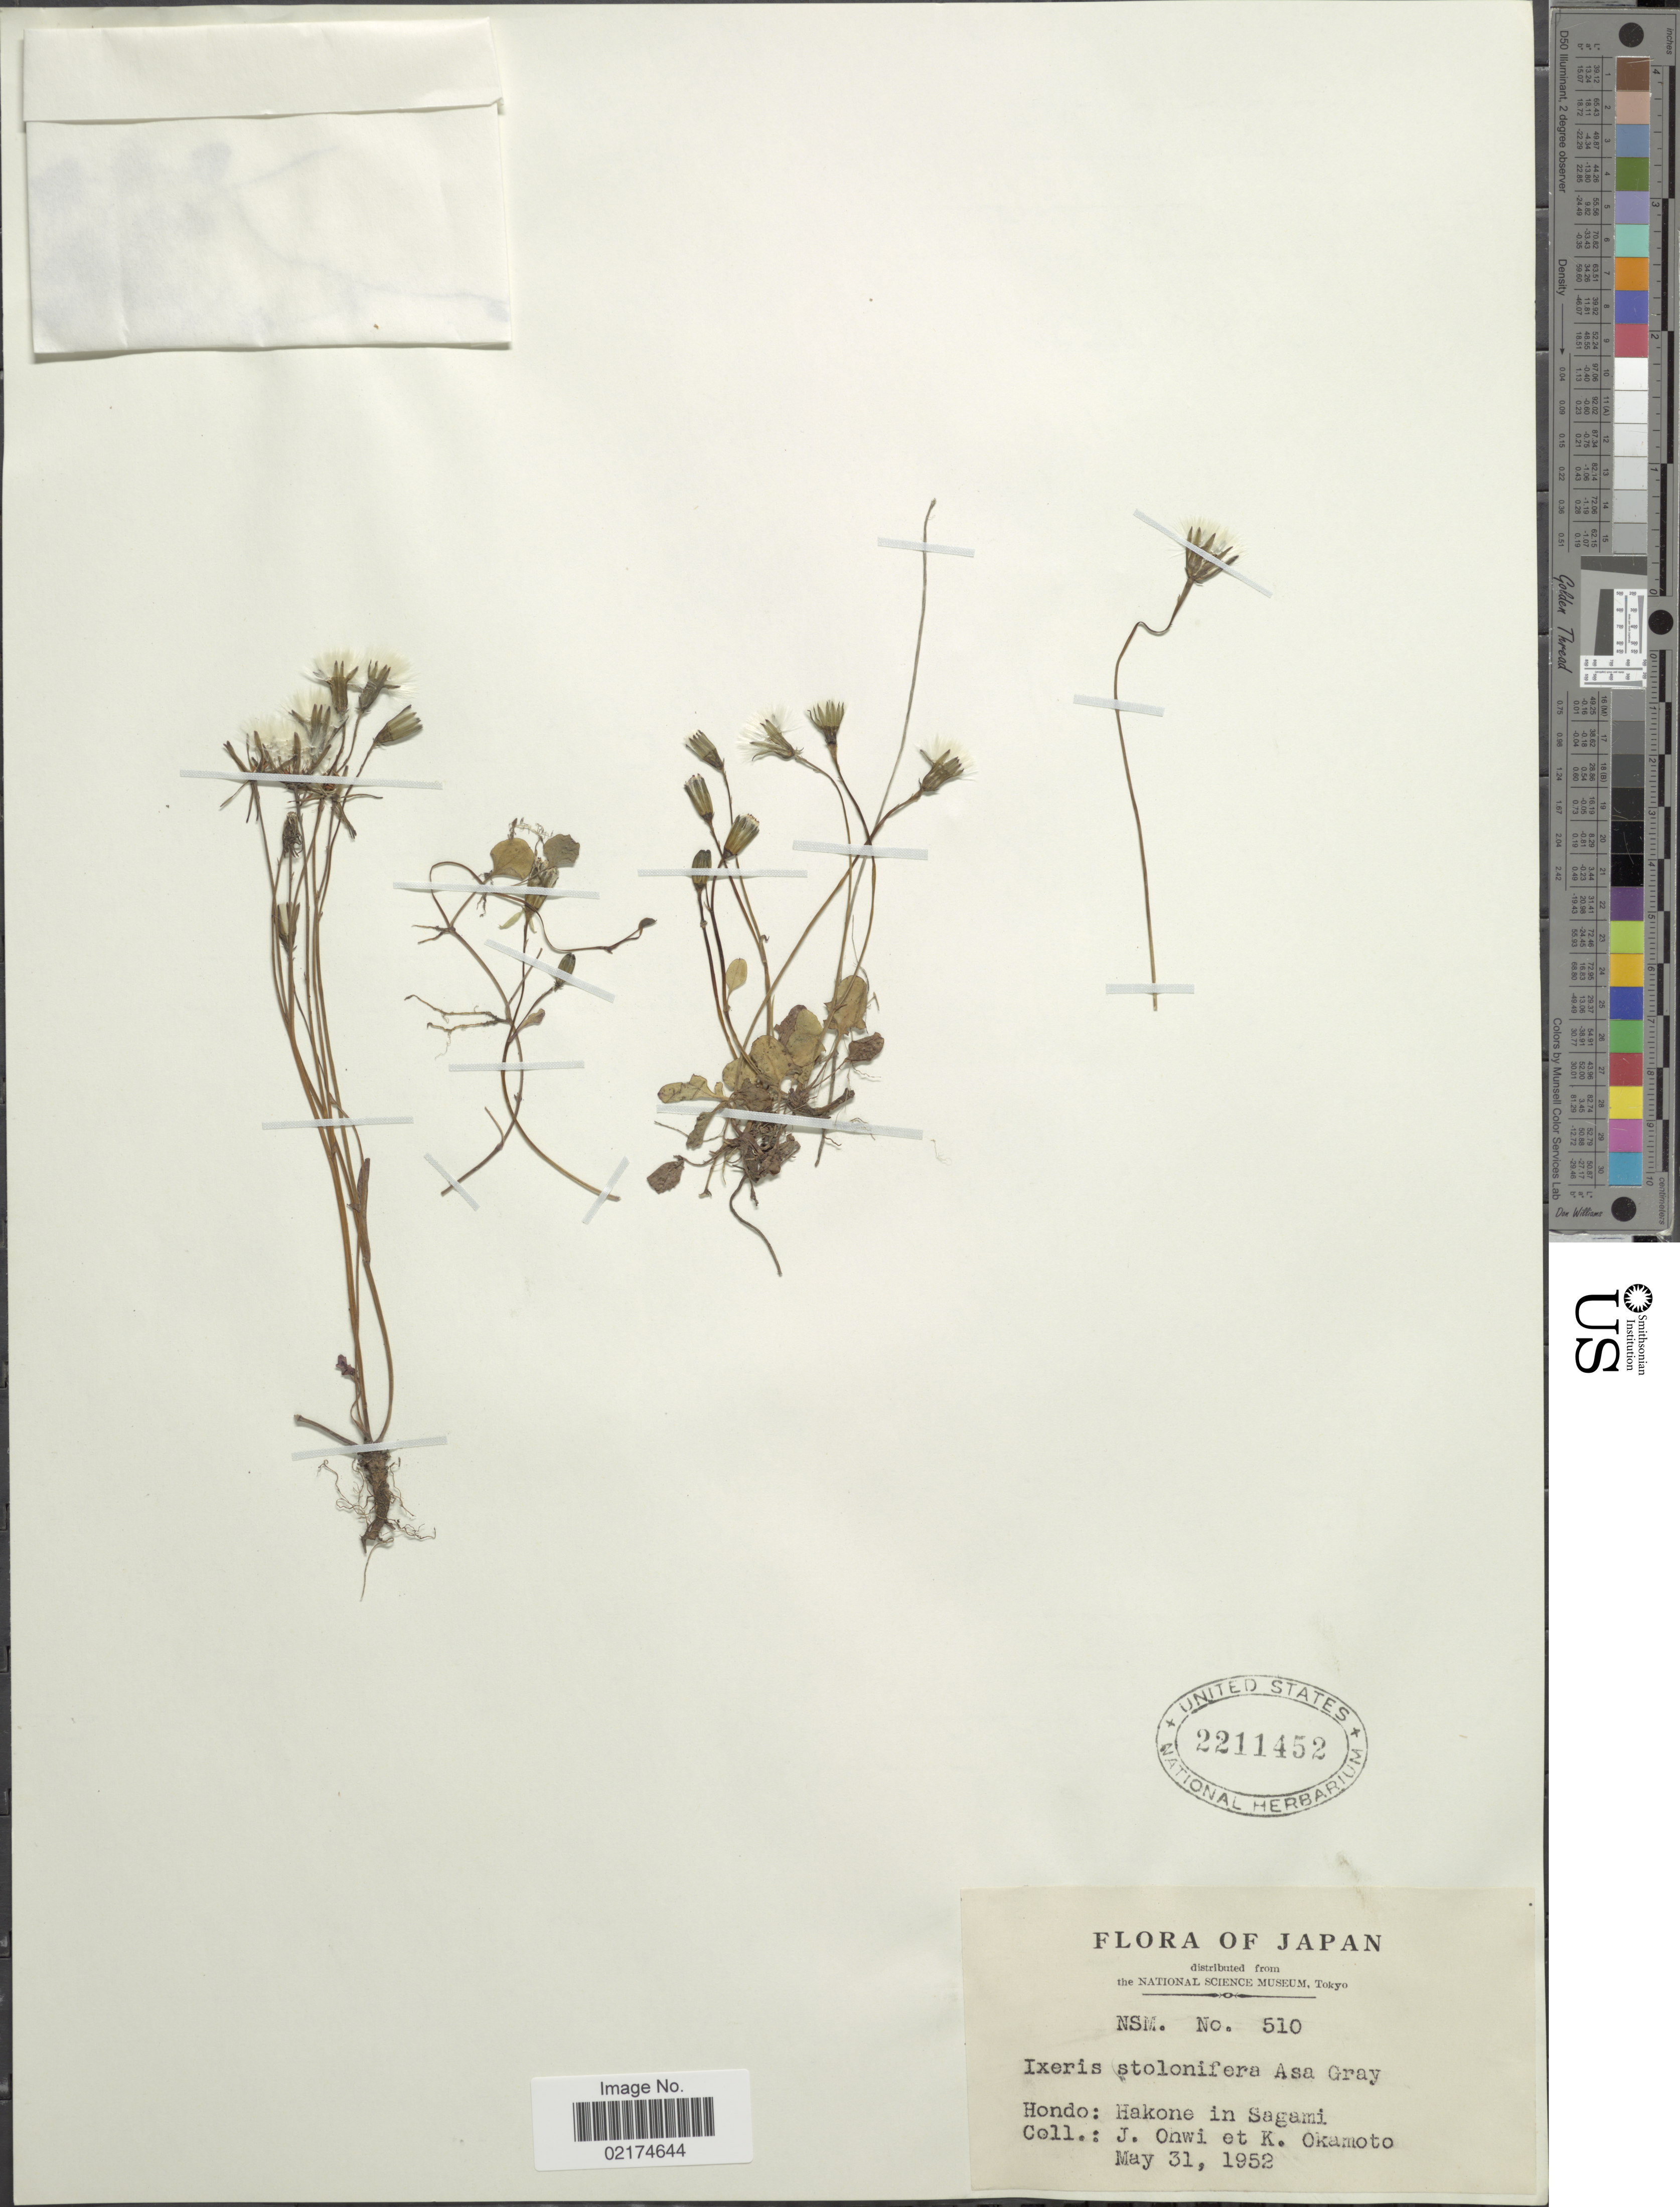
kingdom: Plantae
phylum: Tracheophyta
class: Magnoliopsida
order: Asterales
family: Asteraceae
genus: Ixeris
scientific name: Ixeris stolonifera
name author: A. Gray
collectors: J. Ohwi & K. Okamoto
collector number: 510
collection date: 1952-05-31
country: Japan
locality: Hondo, Hakone in Sagami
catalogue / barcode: US 2211452